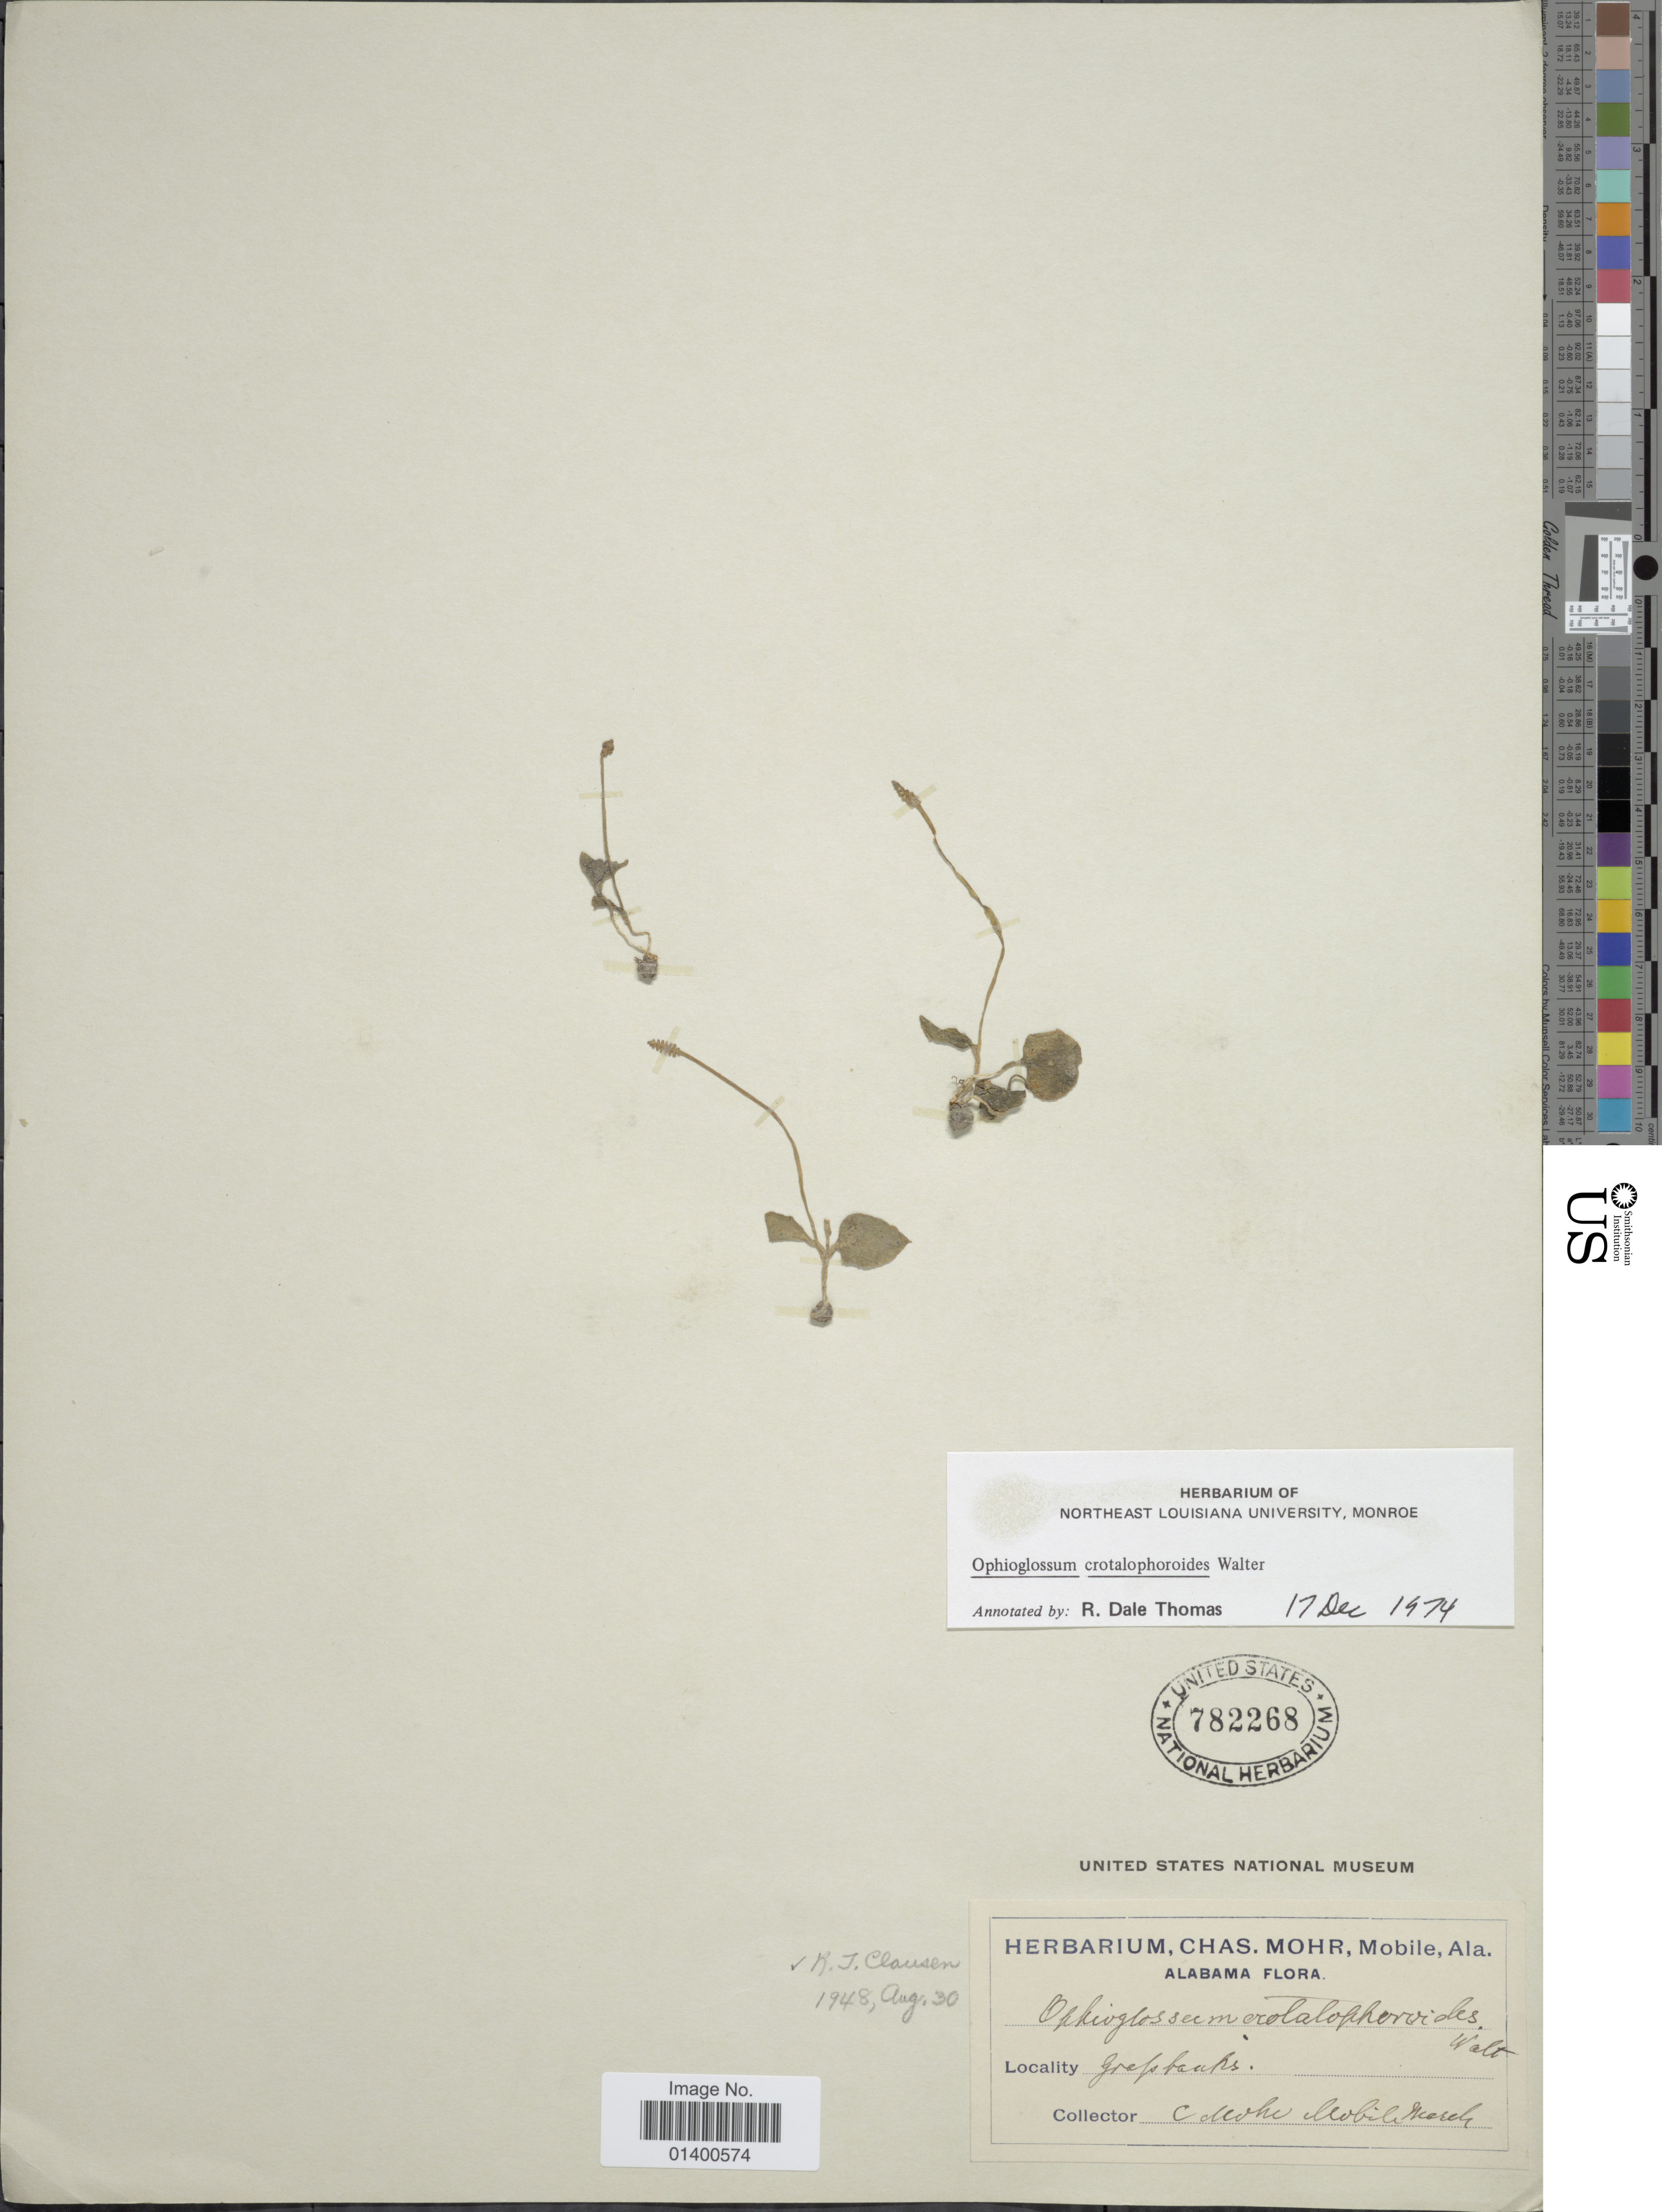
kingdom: Plantae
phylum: Tracheophyta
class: Polypodiopsida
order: Ophioglossales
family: Ophioglossaceae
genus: Ophioglossum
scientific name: Ophioglossum crotalophoroides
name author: Walter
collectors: C. T. Mohr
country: United States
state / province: Alabama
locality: Grass banks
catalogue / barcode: US 782268